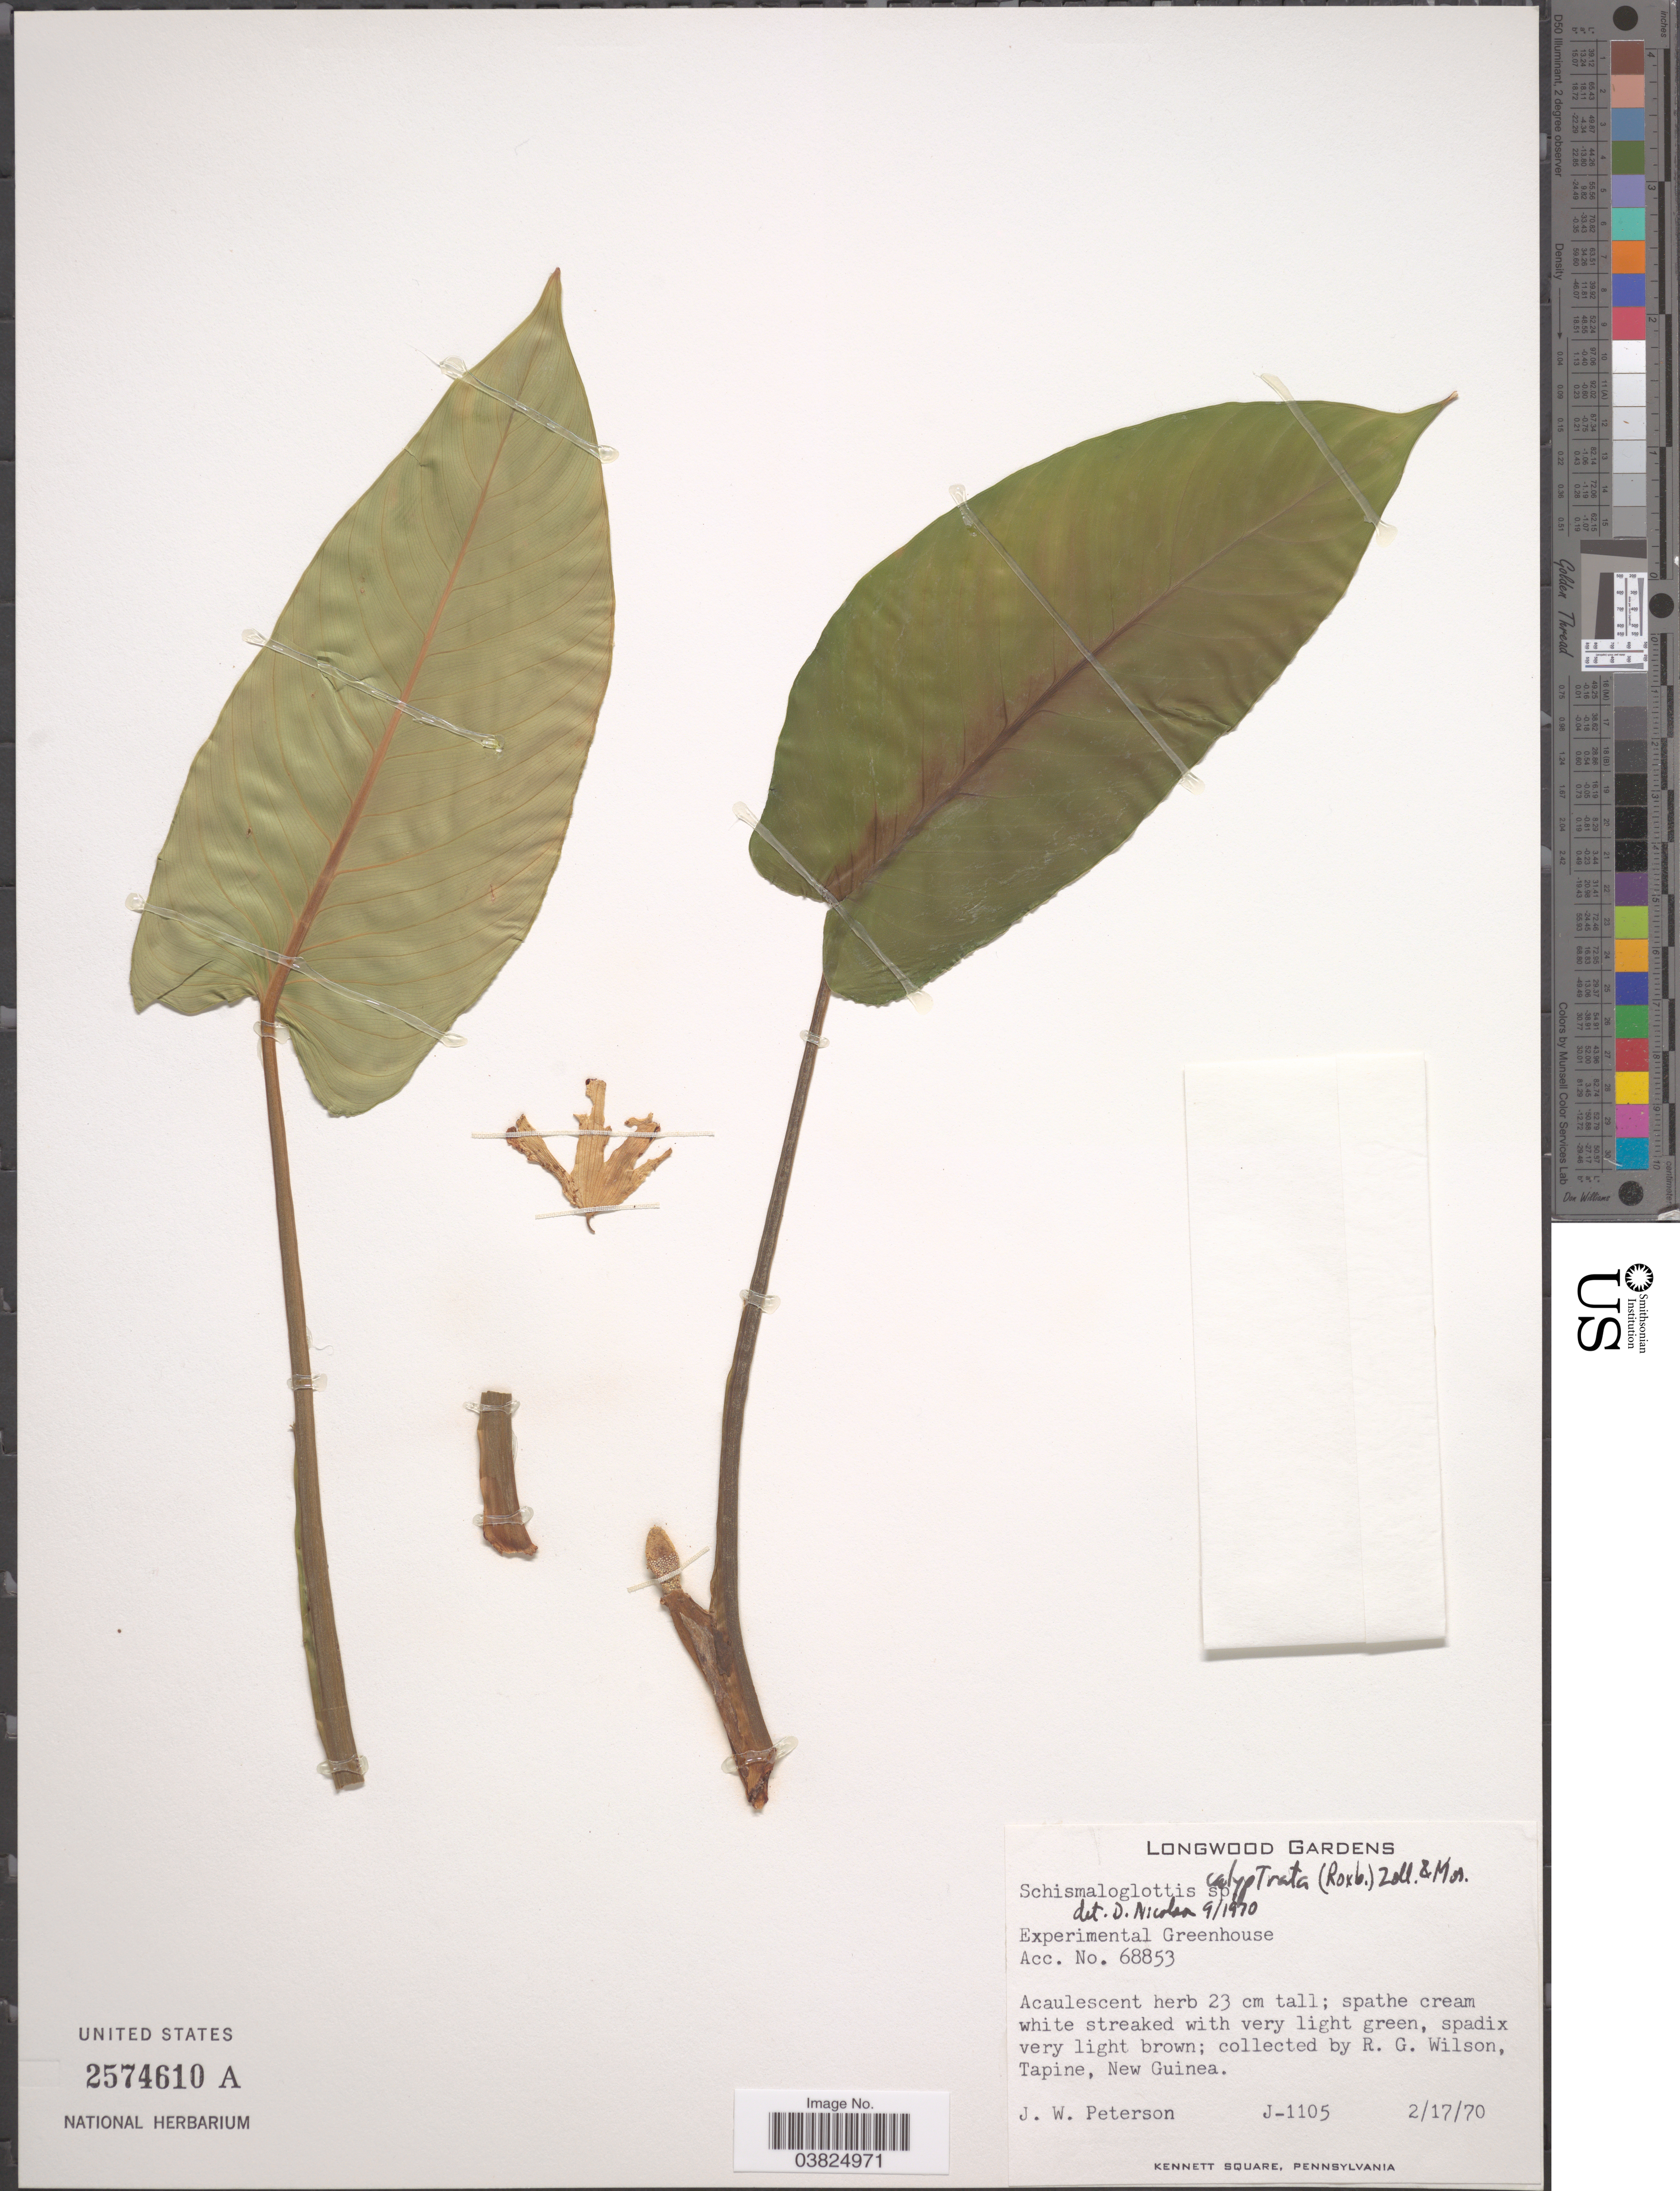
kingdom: Plantae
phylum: Tracheophyta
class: Liliopsida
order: Alismatales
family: Araceae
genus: Schismatoglottis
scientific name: Schismatoglottis calyptrata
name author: Zoll. & Moritzi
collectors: J.W. Peterson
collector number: J-1105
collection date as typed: Transcribed d/m/y: 17/2/70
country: United States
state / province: Pennsylvania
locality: Longwood Gardens. Experimental Greenhouse. Tapine, New Guinea.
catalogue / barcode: US 2574610A